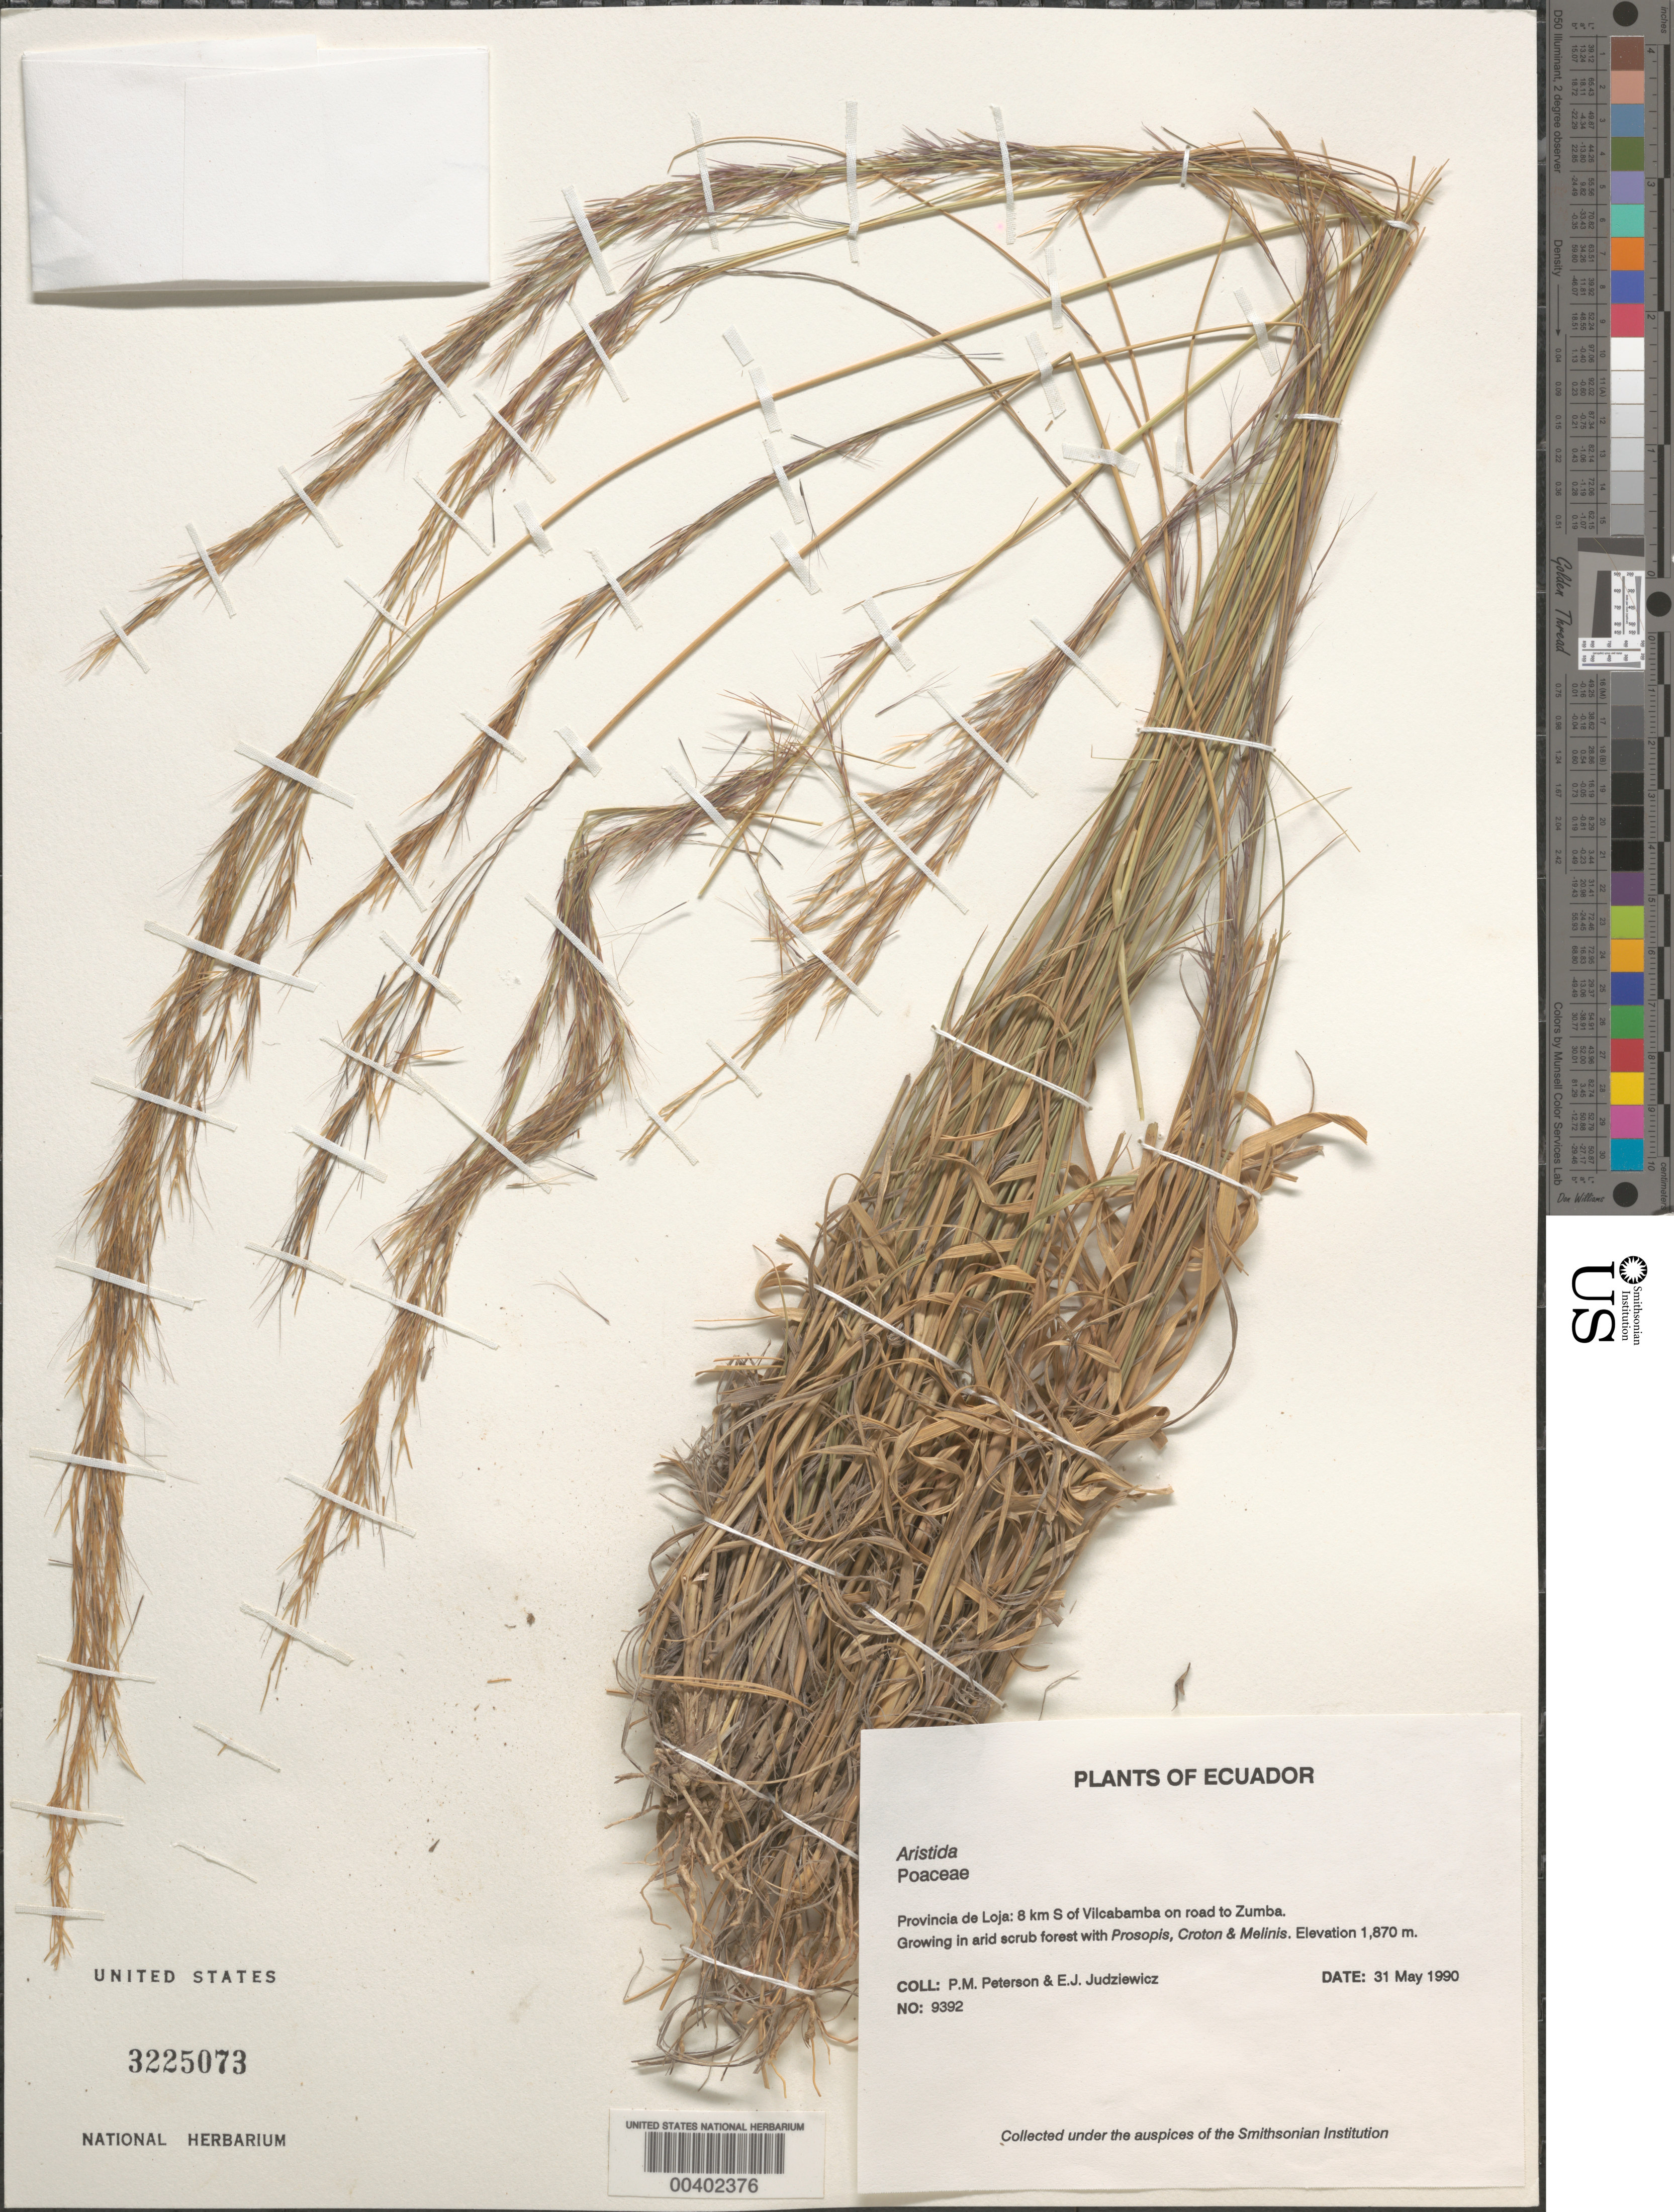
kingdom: Plantae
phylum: Tracheophyta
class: Liliopsida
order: Poales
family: Poaceae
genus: Aristida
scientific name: Aristida sp.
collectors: P. M. Peterson & E. J. Judziewicz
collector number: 09392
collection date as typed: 31 May 1990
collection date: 1990-05-31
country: Ecuador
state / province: Loja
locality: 8 km S of Vilcabamba on road to Zumba.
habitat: Growing in arid scrub forest with Prosopis, Croton & Melinis.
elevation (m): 1870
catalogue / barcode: US 3225073